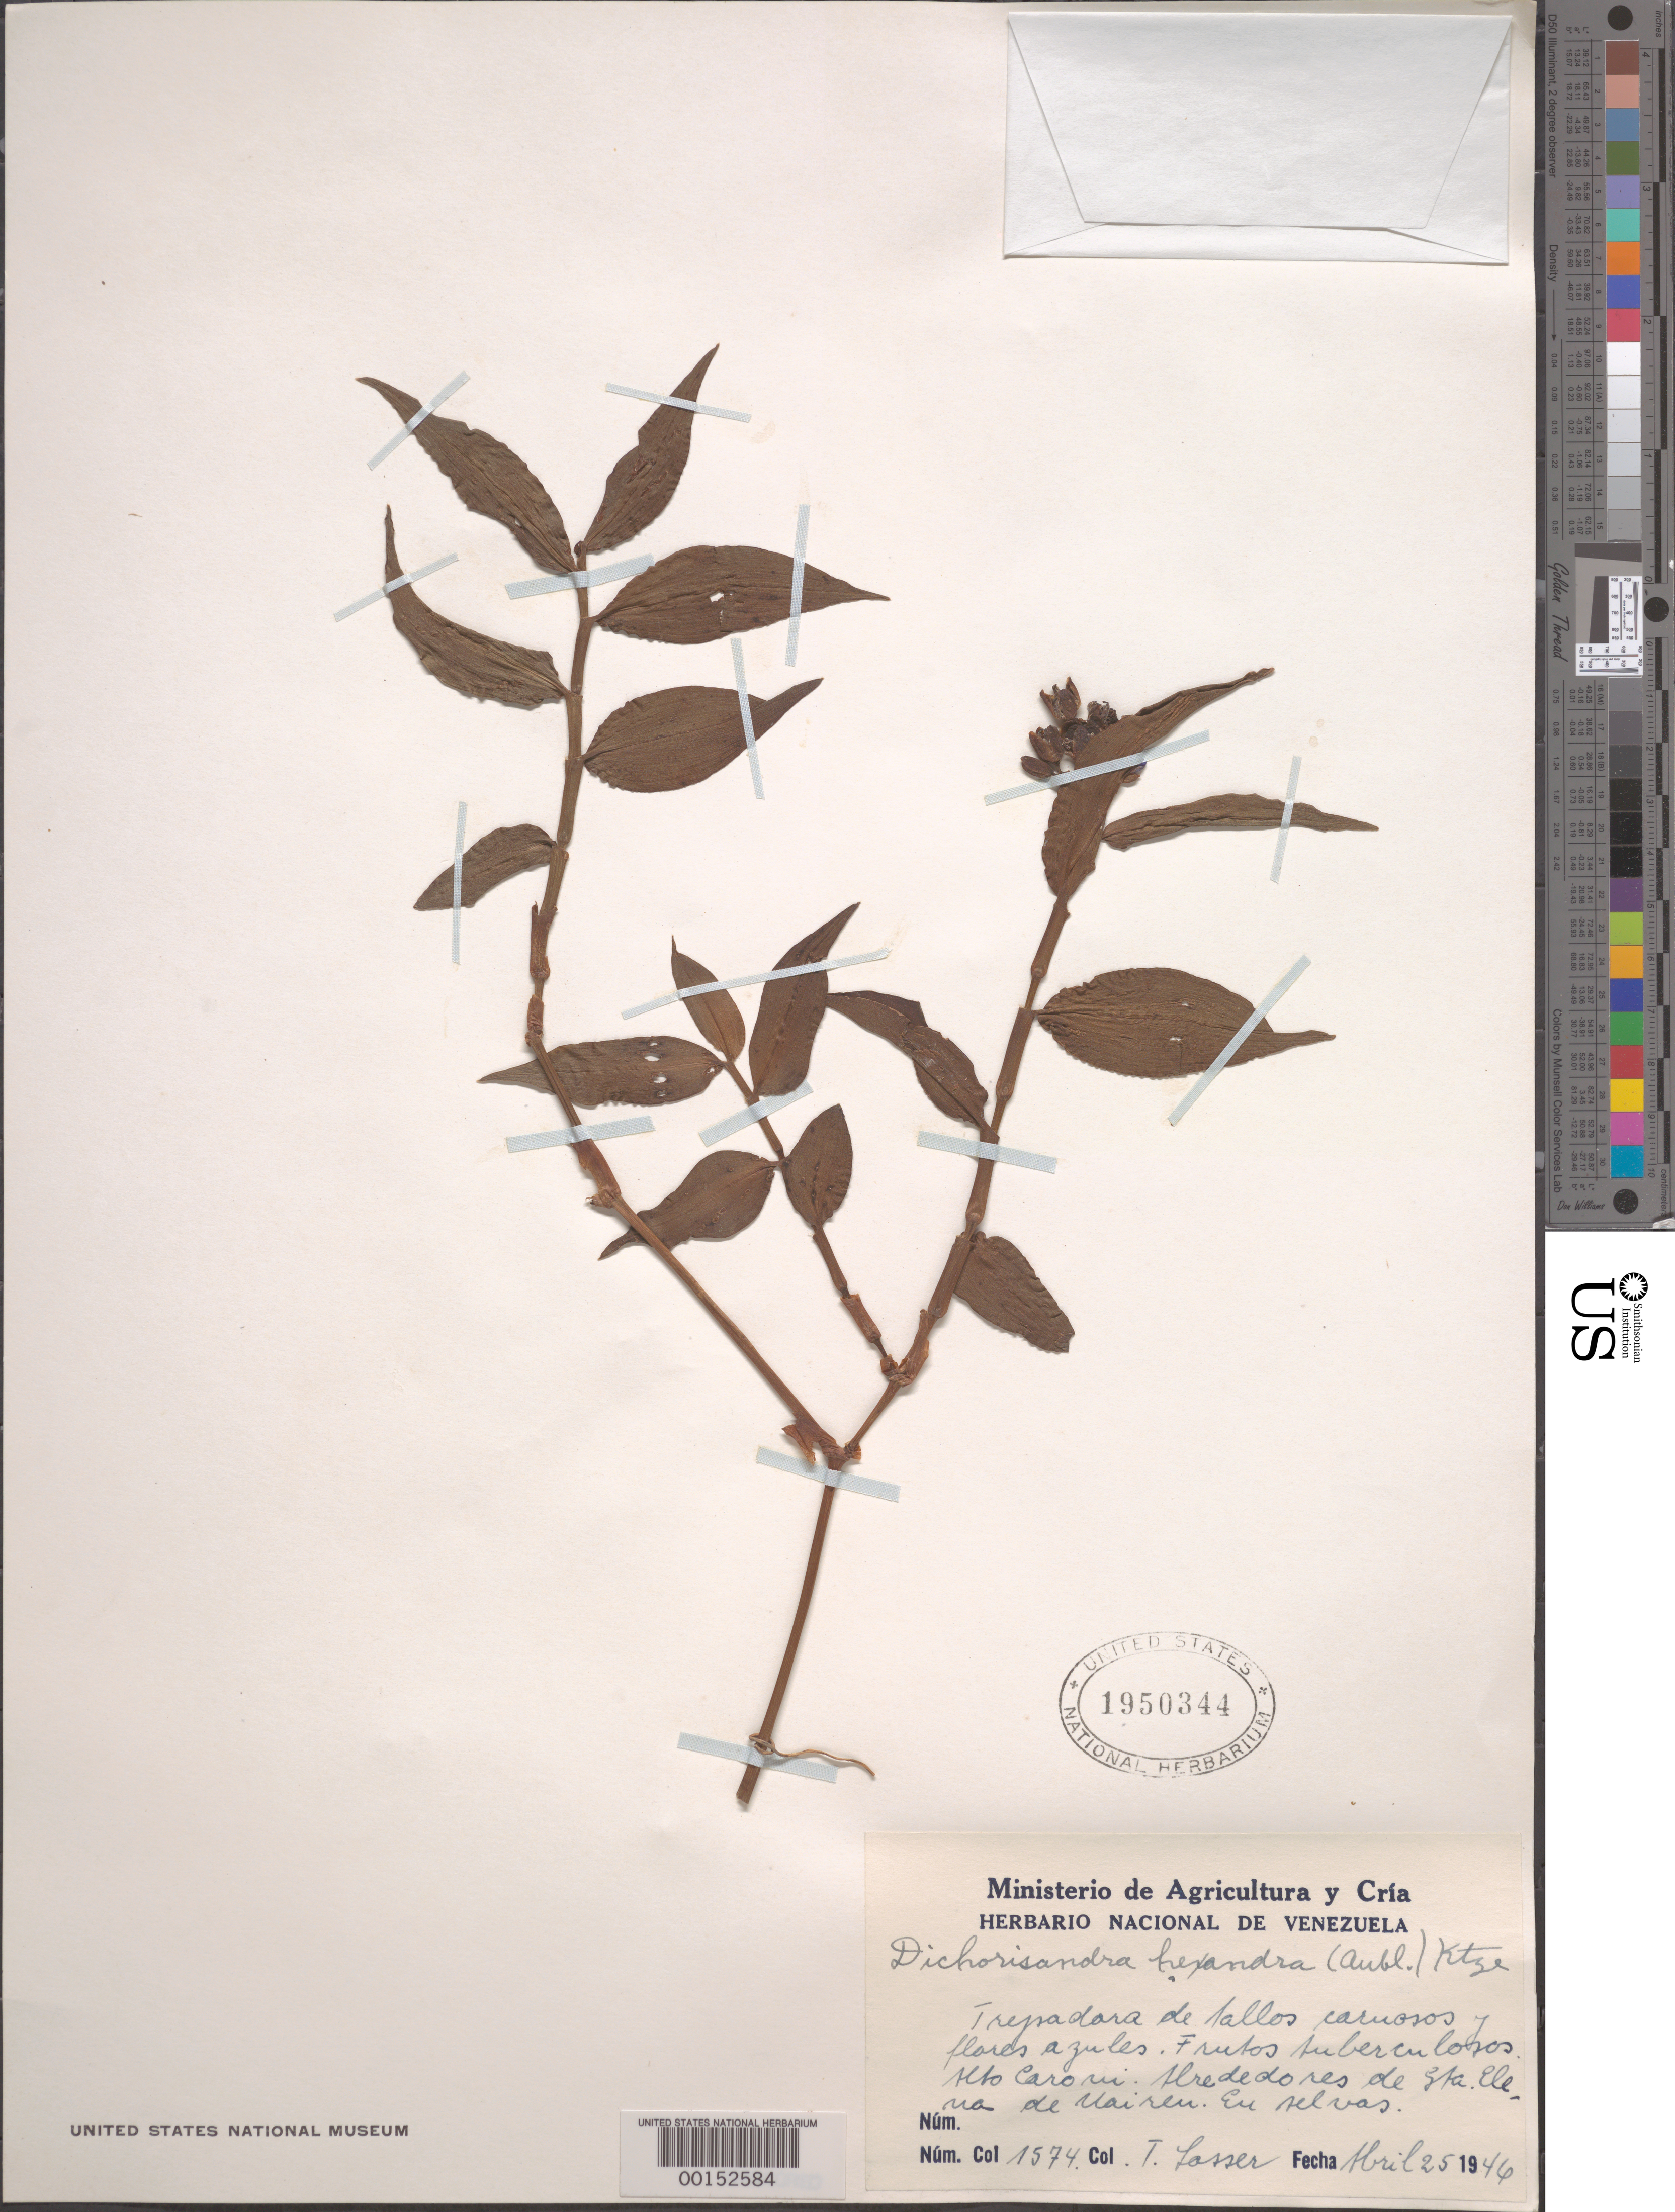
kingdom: Plantae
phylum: Tracheophyta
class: Liliopsida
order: Commelinales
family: Commelinaceae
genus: Dichorisandra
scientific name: Dichorisandra hexandra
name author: (Aubl.) Standl.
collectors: T. Lasser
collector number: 1574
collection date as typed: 25 Apr 1946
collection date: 1946-04-25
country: Venezuela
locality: Santa elena de mairen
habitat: Thickets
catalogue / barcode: US 1950344